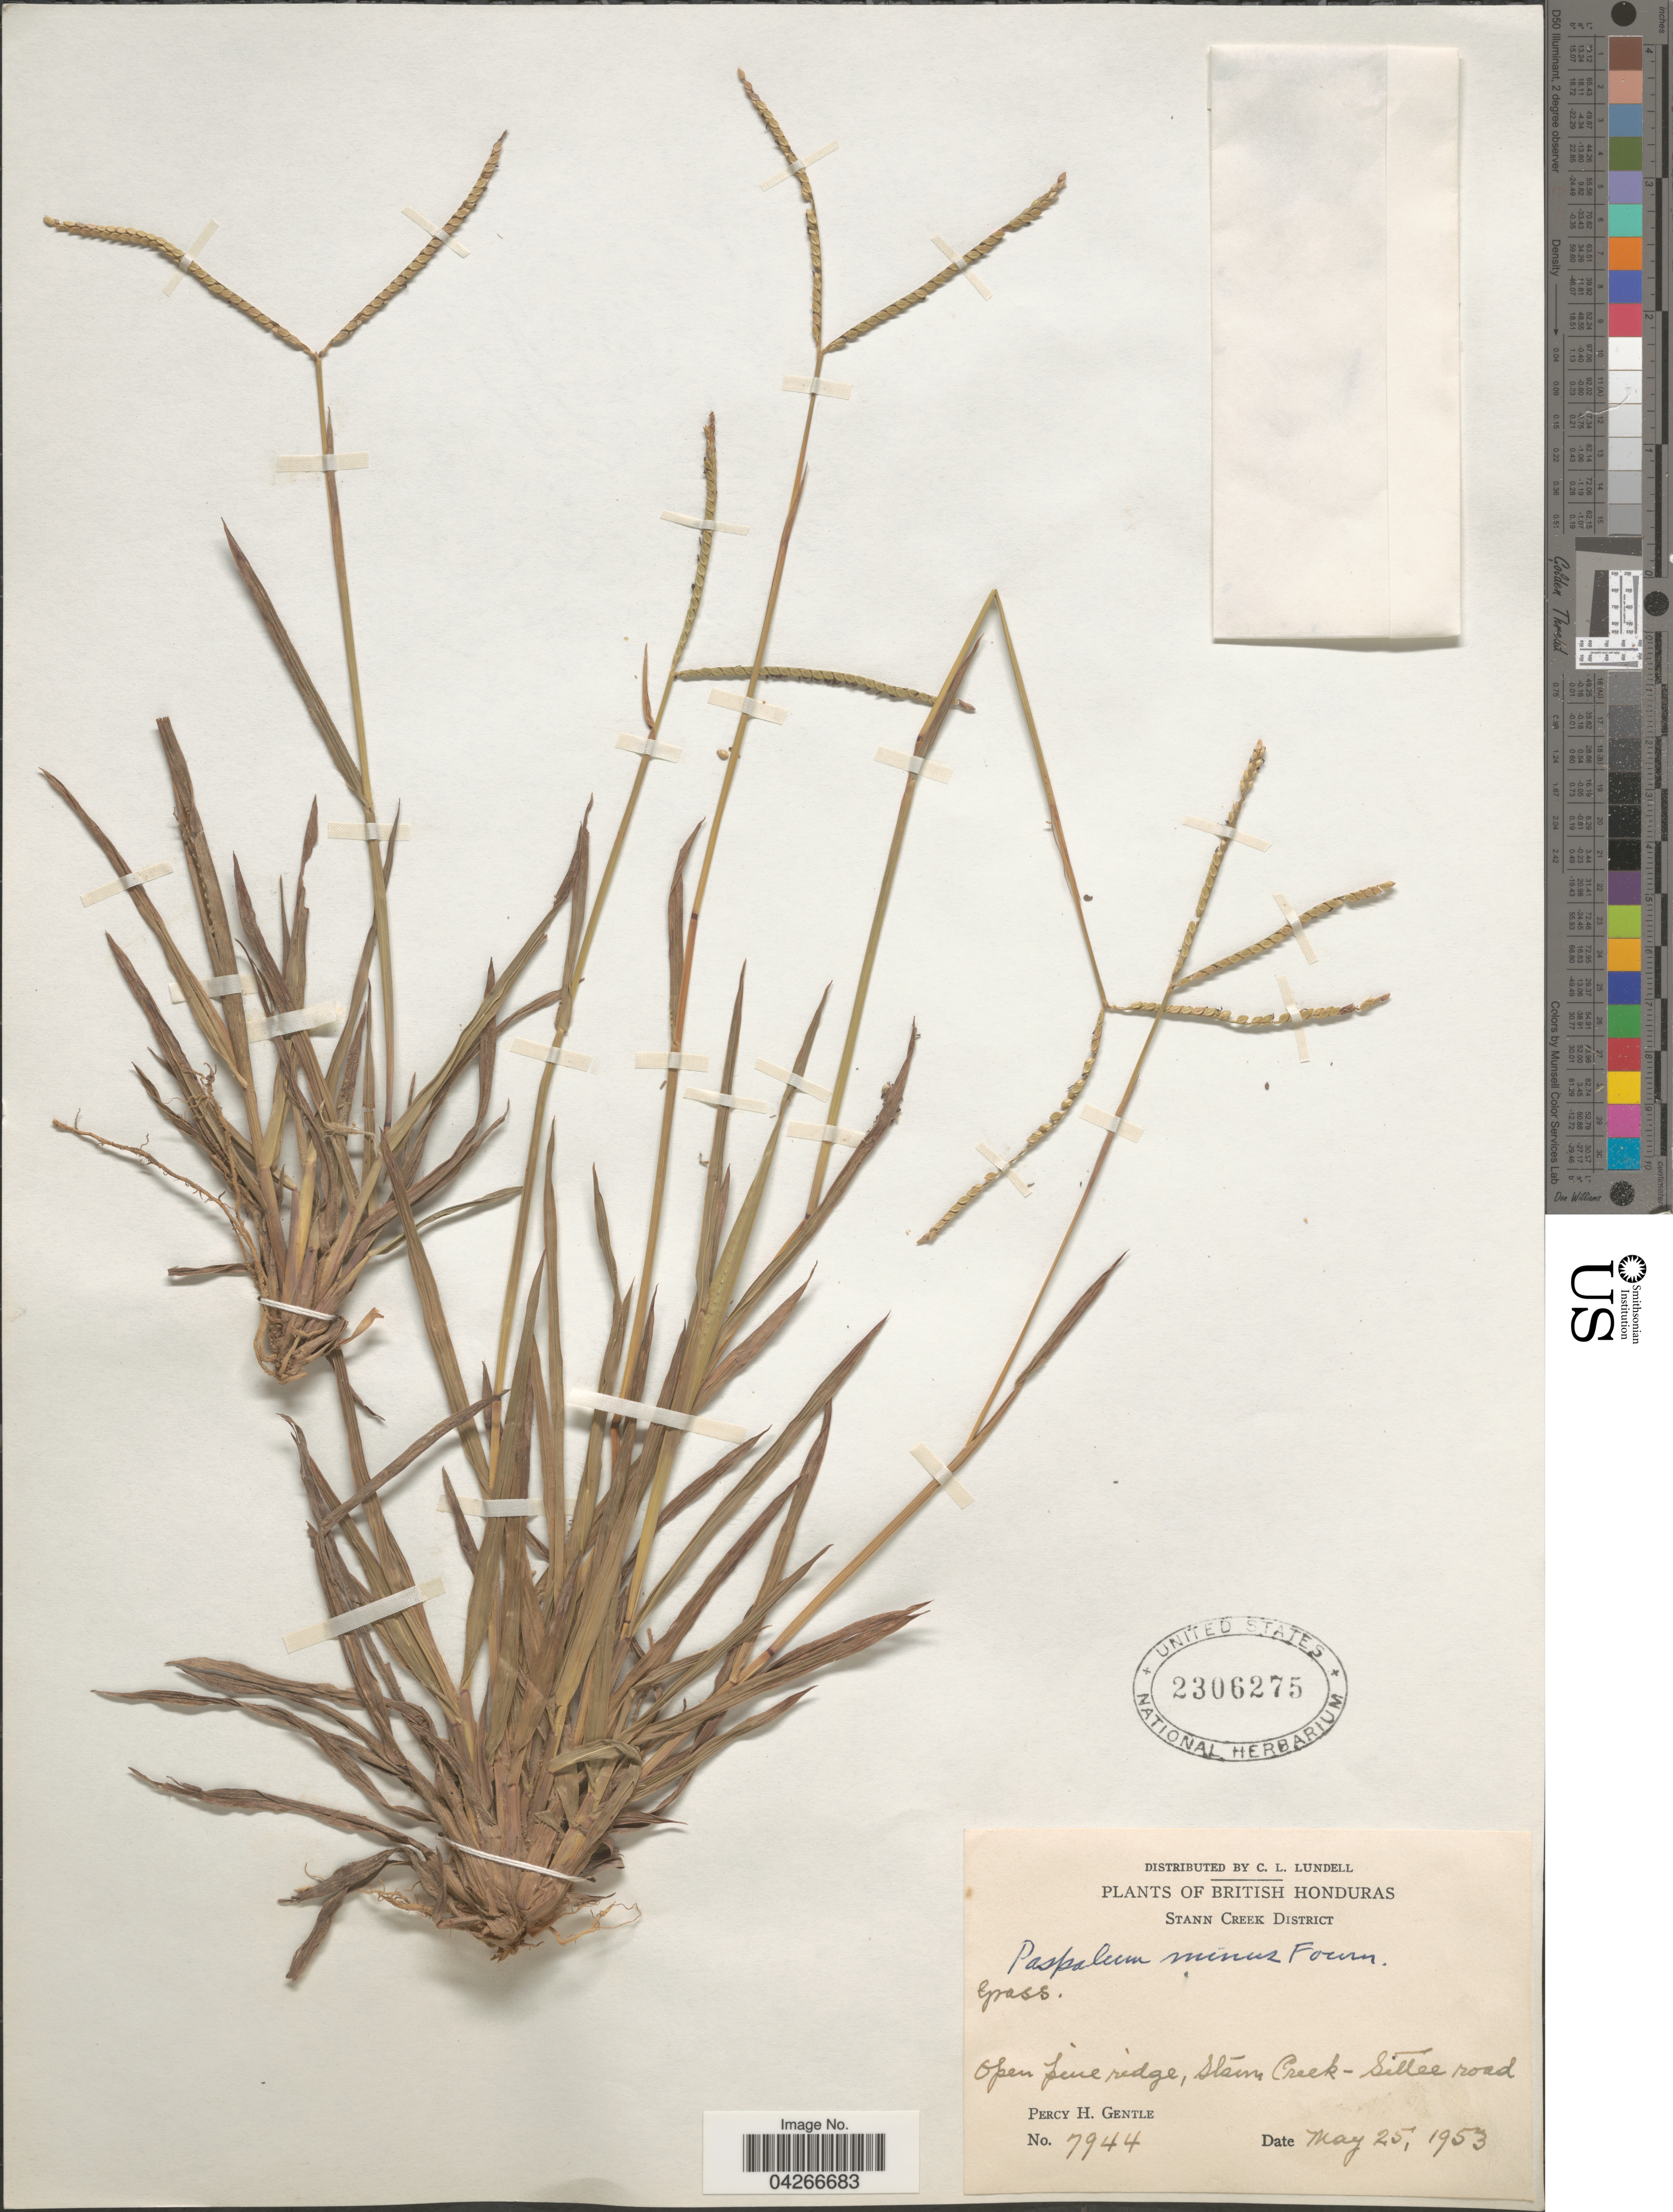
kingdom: Plantae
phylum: Tracheophyta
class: Liliopsida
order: Poales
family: Poaceae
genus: Paspalum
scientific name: Paspalum minus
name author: E. Fourn.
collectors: P. H. Gentle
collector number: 7944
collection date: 1953-05-25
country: Belize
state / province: Stann Creek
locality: British Honduras. Stann Creek District. Stann Creek - Sittee Road.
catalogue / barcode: US 2306275